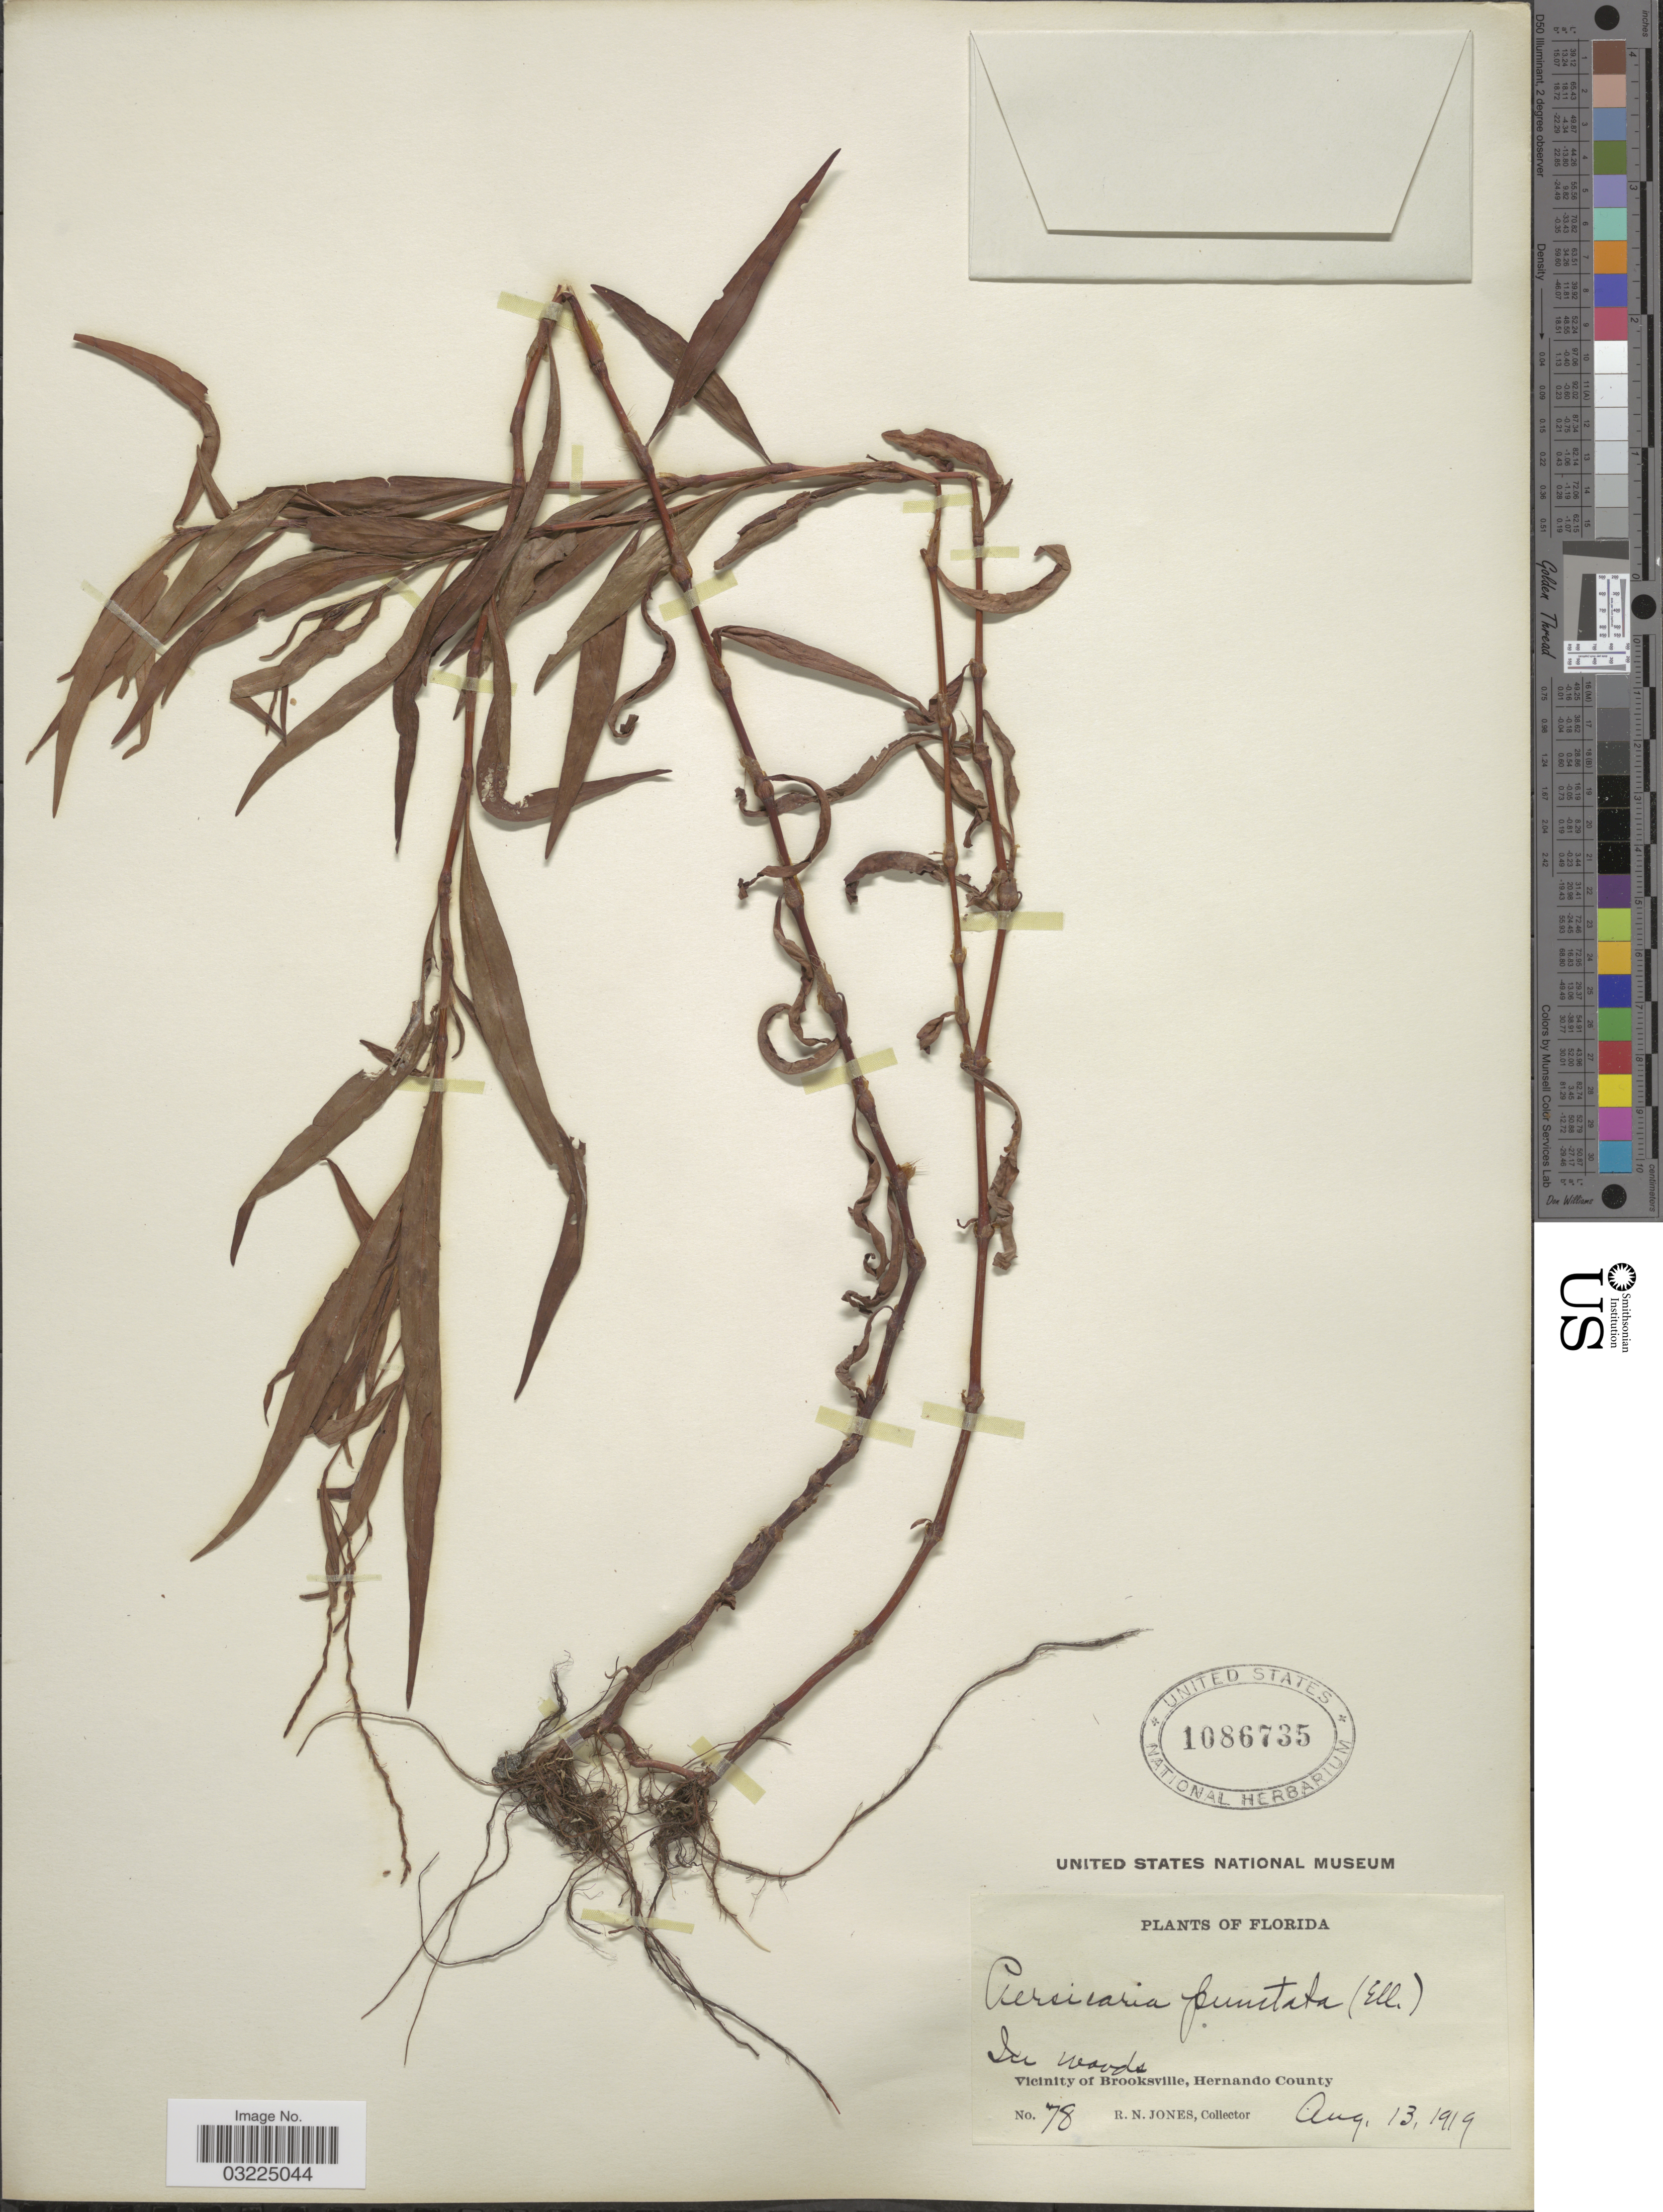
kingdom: Plantae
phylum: Tracheophyta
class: Magnoliopsida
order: Caryophyllales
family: Polygonaceae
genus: Persicaria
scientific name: Persicaria punctata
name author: (Elliott) Small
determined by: Atha, D. E.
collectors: R. N. Jones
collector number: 78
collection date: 1919-08-13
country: United States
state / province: Florida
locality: Vicinity of Brooksville, Hernando County.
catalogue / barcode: US 1086735